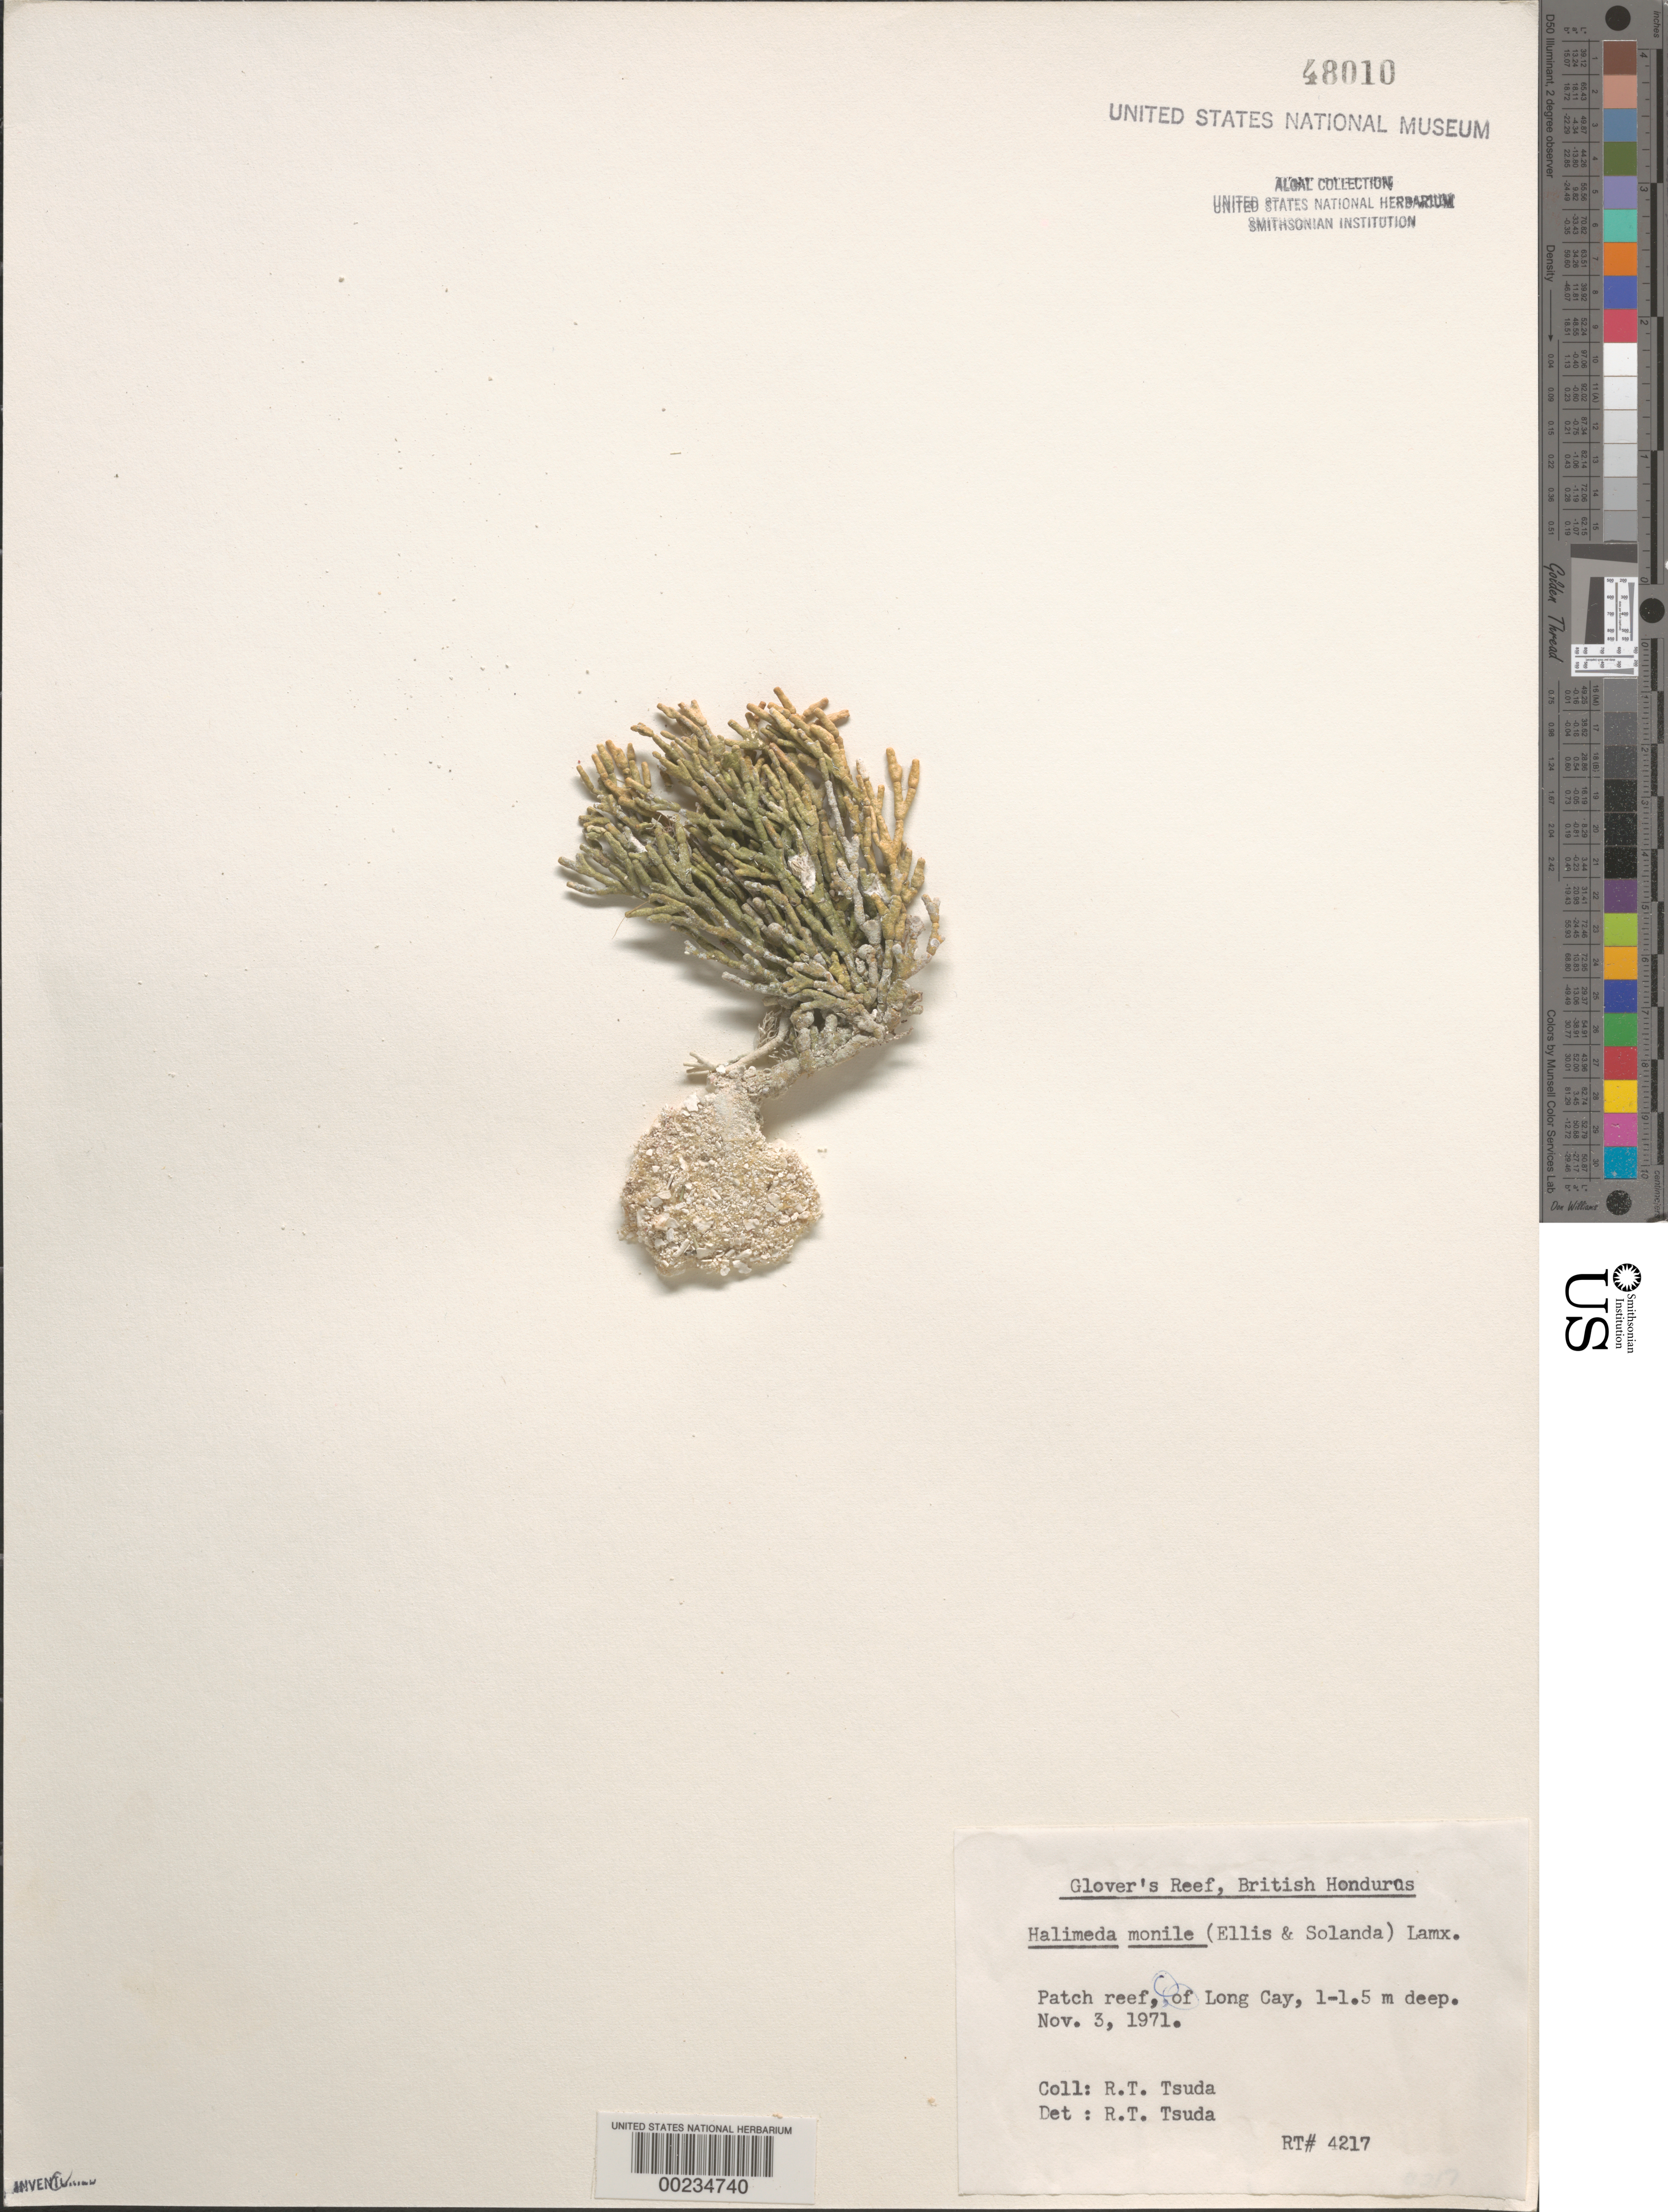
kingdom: Plantae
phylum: Chlorophyta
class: Ulvophyceae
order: Bryopsidales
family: Halimedaceae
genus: Halimeda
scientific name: Halimeda monile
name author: (J. Ellis & Sol.) J.V.Lamouroux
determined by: Tsuda, R. T.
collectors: R. Tsuda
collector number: Rt 4217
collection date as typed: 03 Nov 1971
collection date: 1971-11-03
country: Belize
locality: Glover's Reef, near Long Cay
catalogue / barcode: US 48010